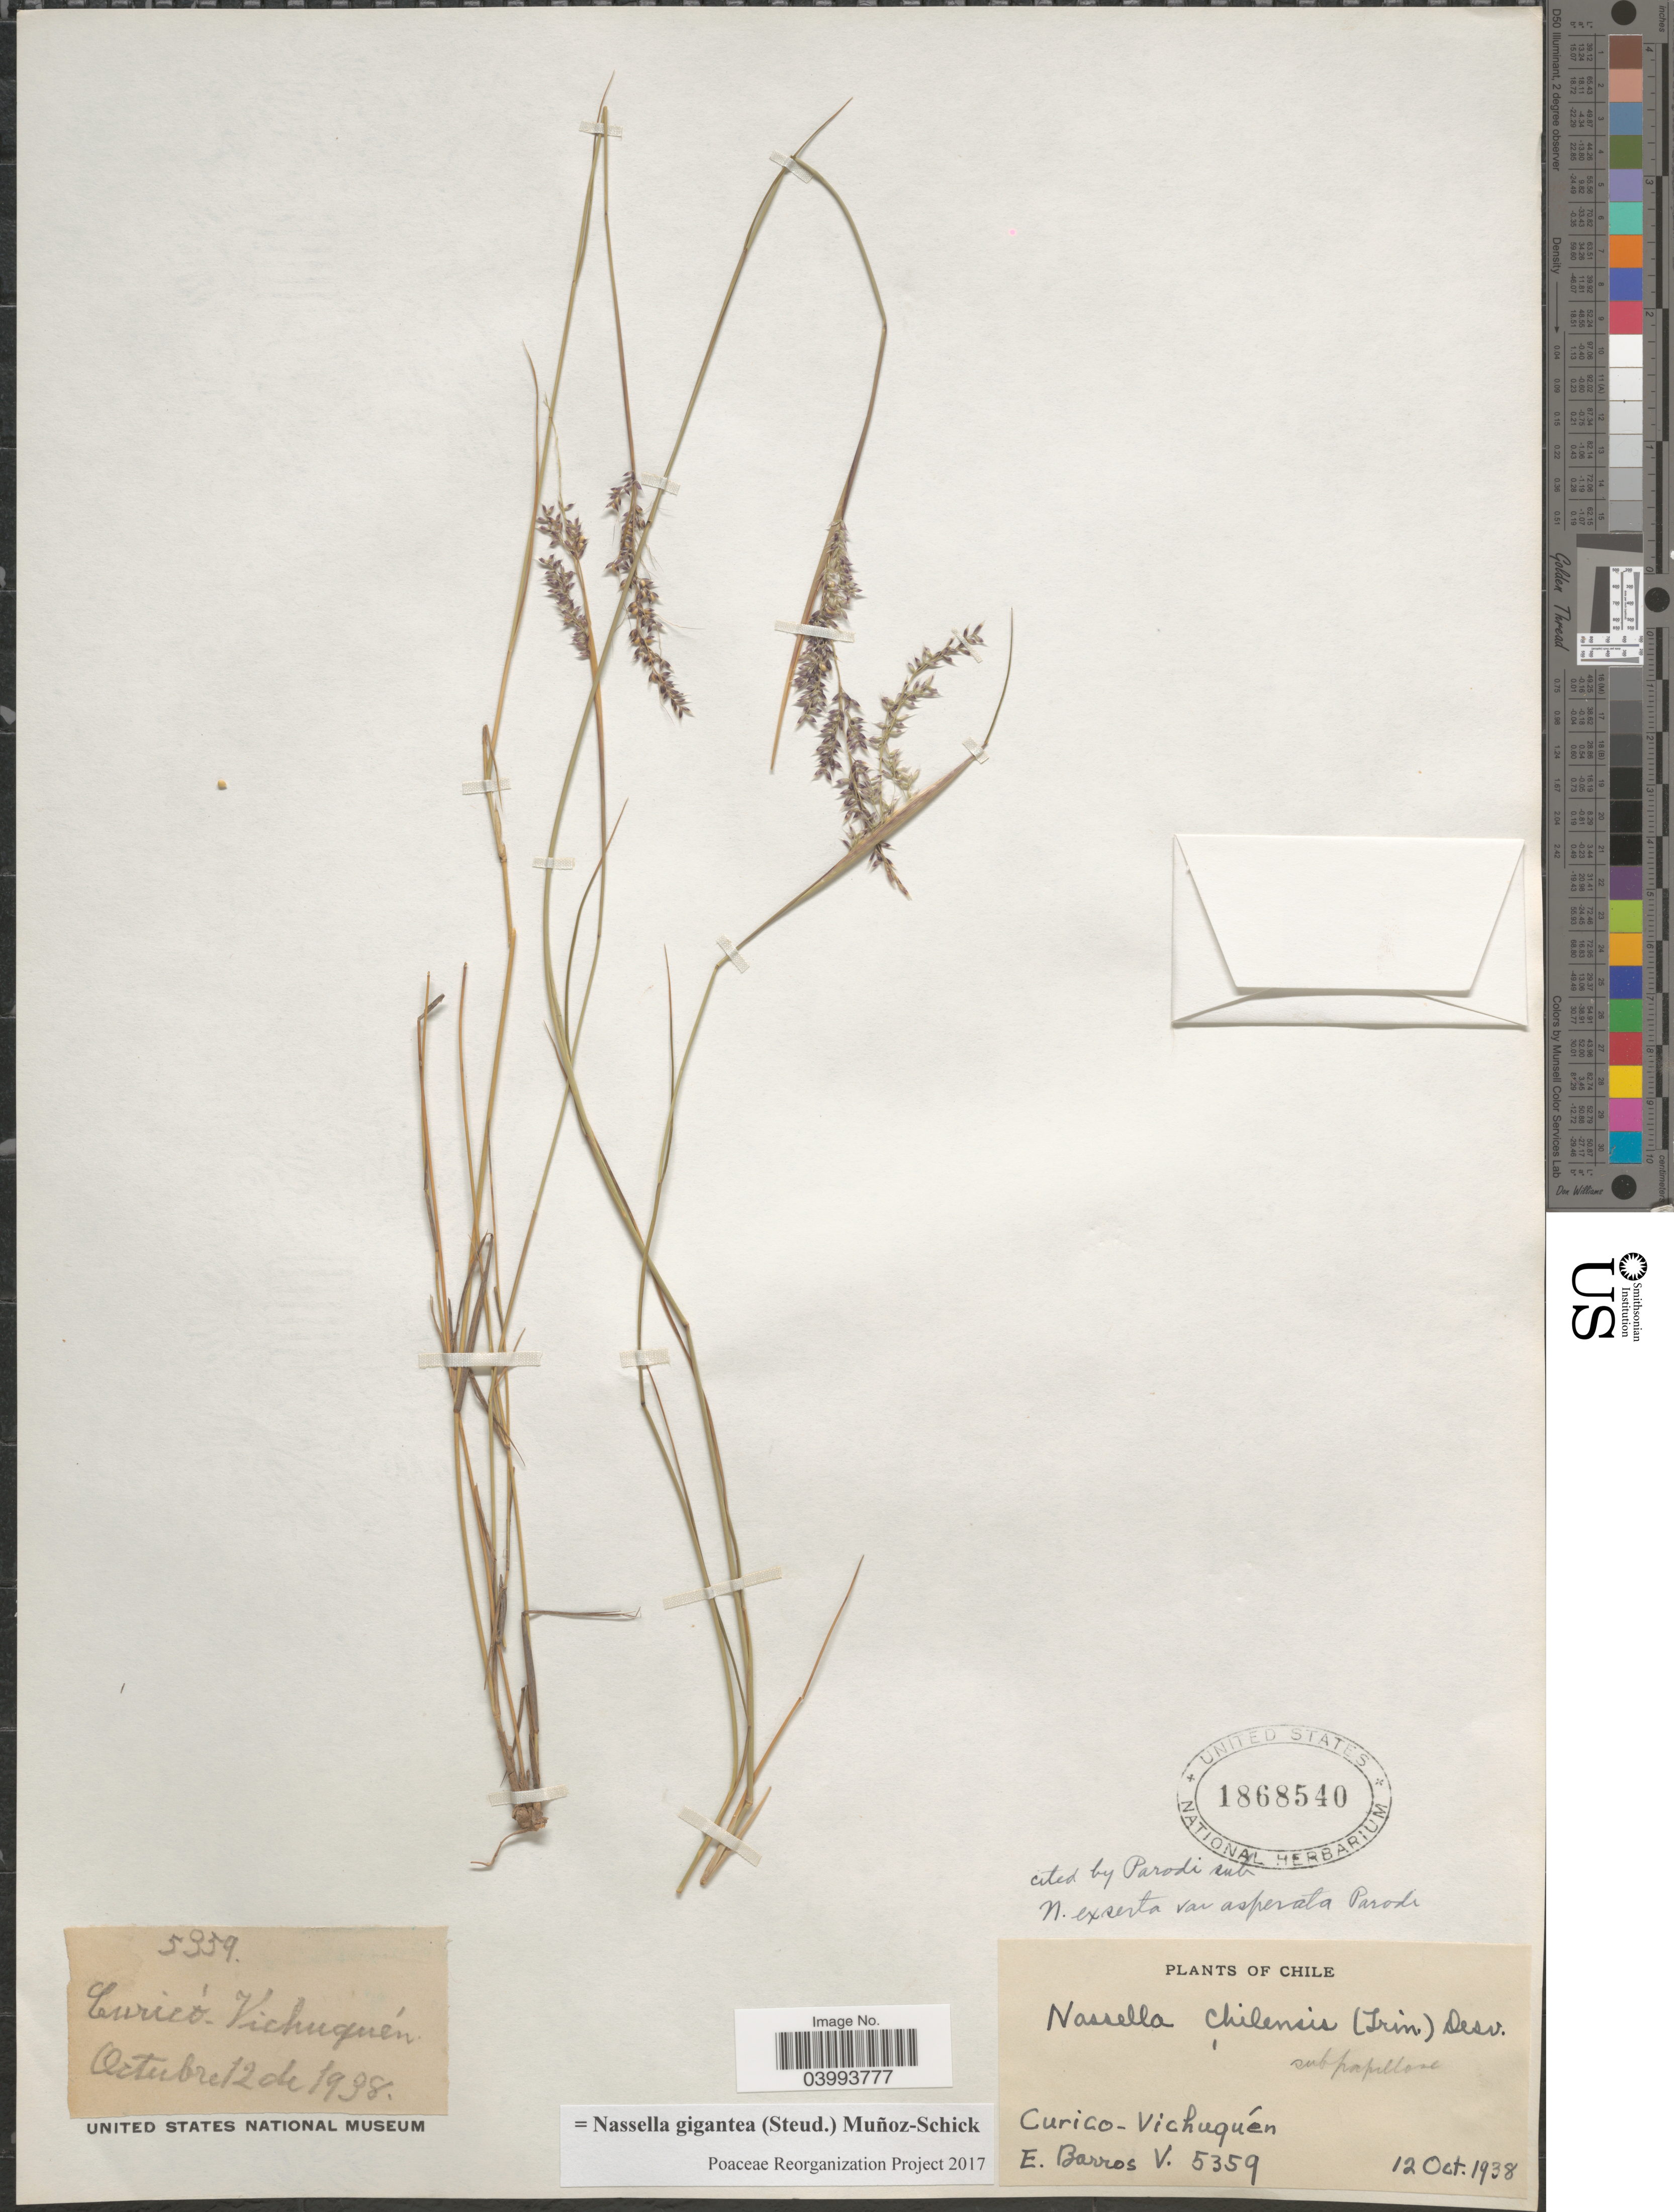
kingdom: Plantae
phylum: Tracheophyta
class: Liliopsida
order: Poales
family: Poaceae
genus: Nassella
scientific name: Nassella gigantea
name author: (Steud.) Muñoz-Schick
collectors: E. Barros V.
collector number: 5359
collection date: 1938-10-12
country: Chile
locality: Curico-Vichuquén.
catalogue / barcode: US 1868540